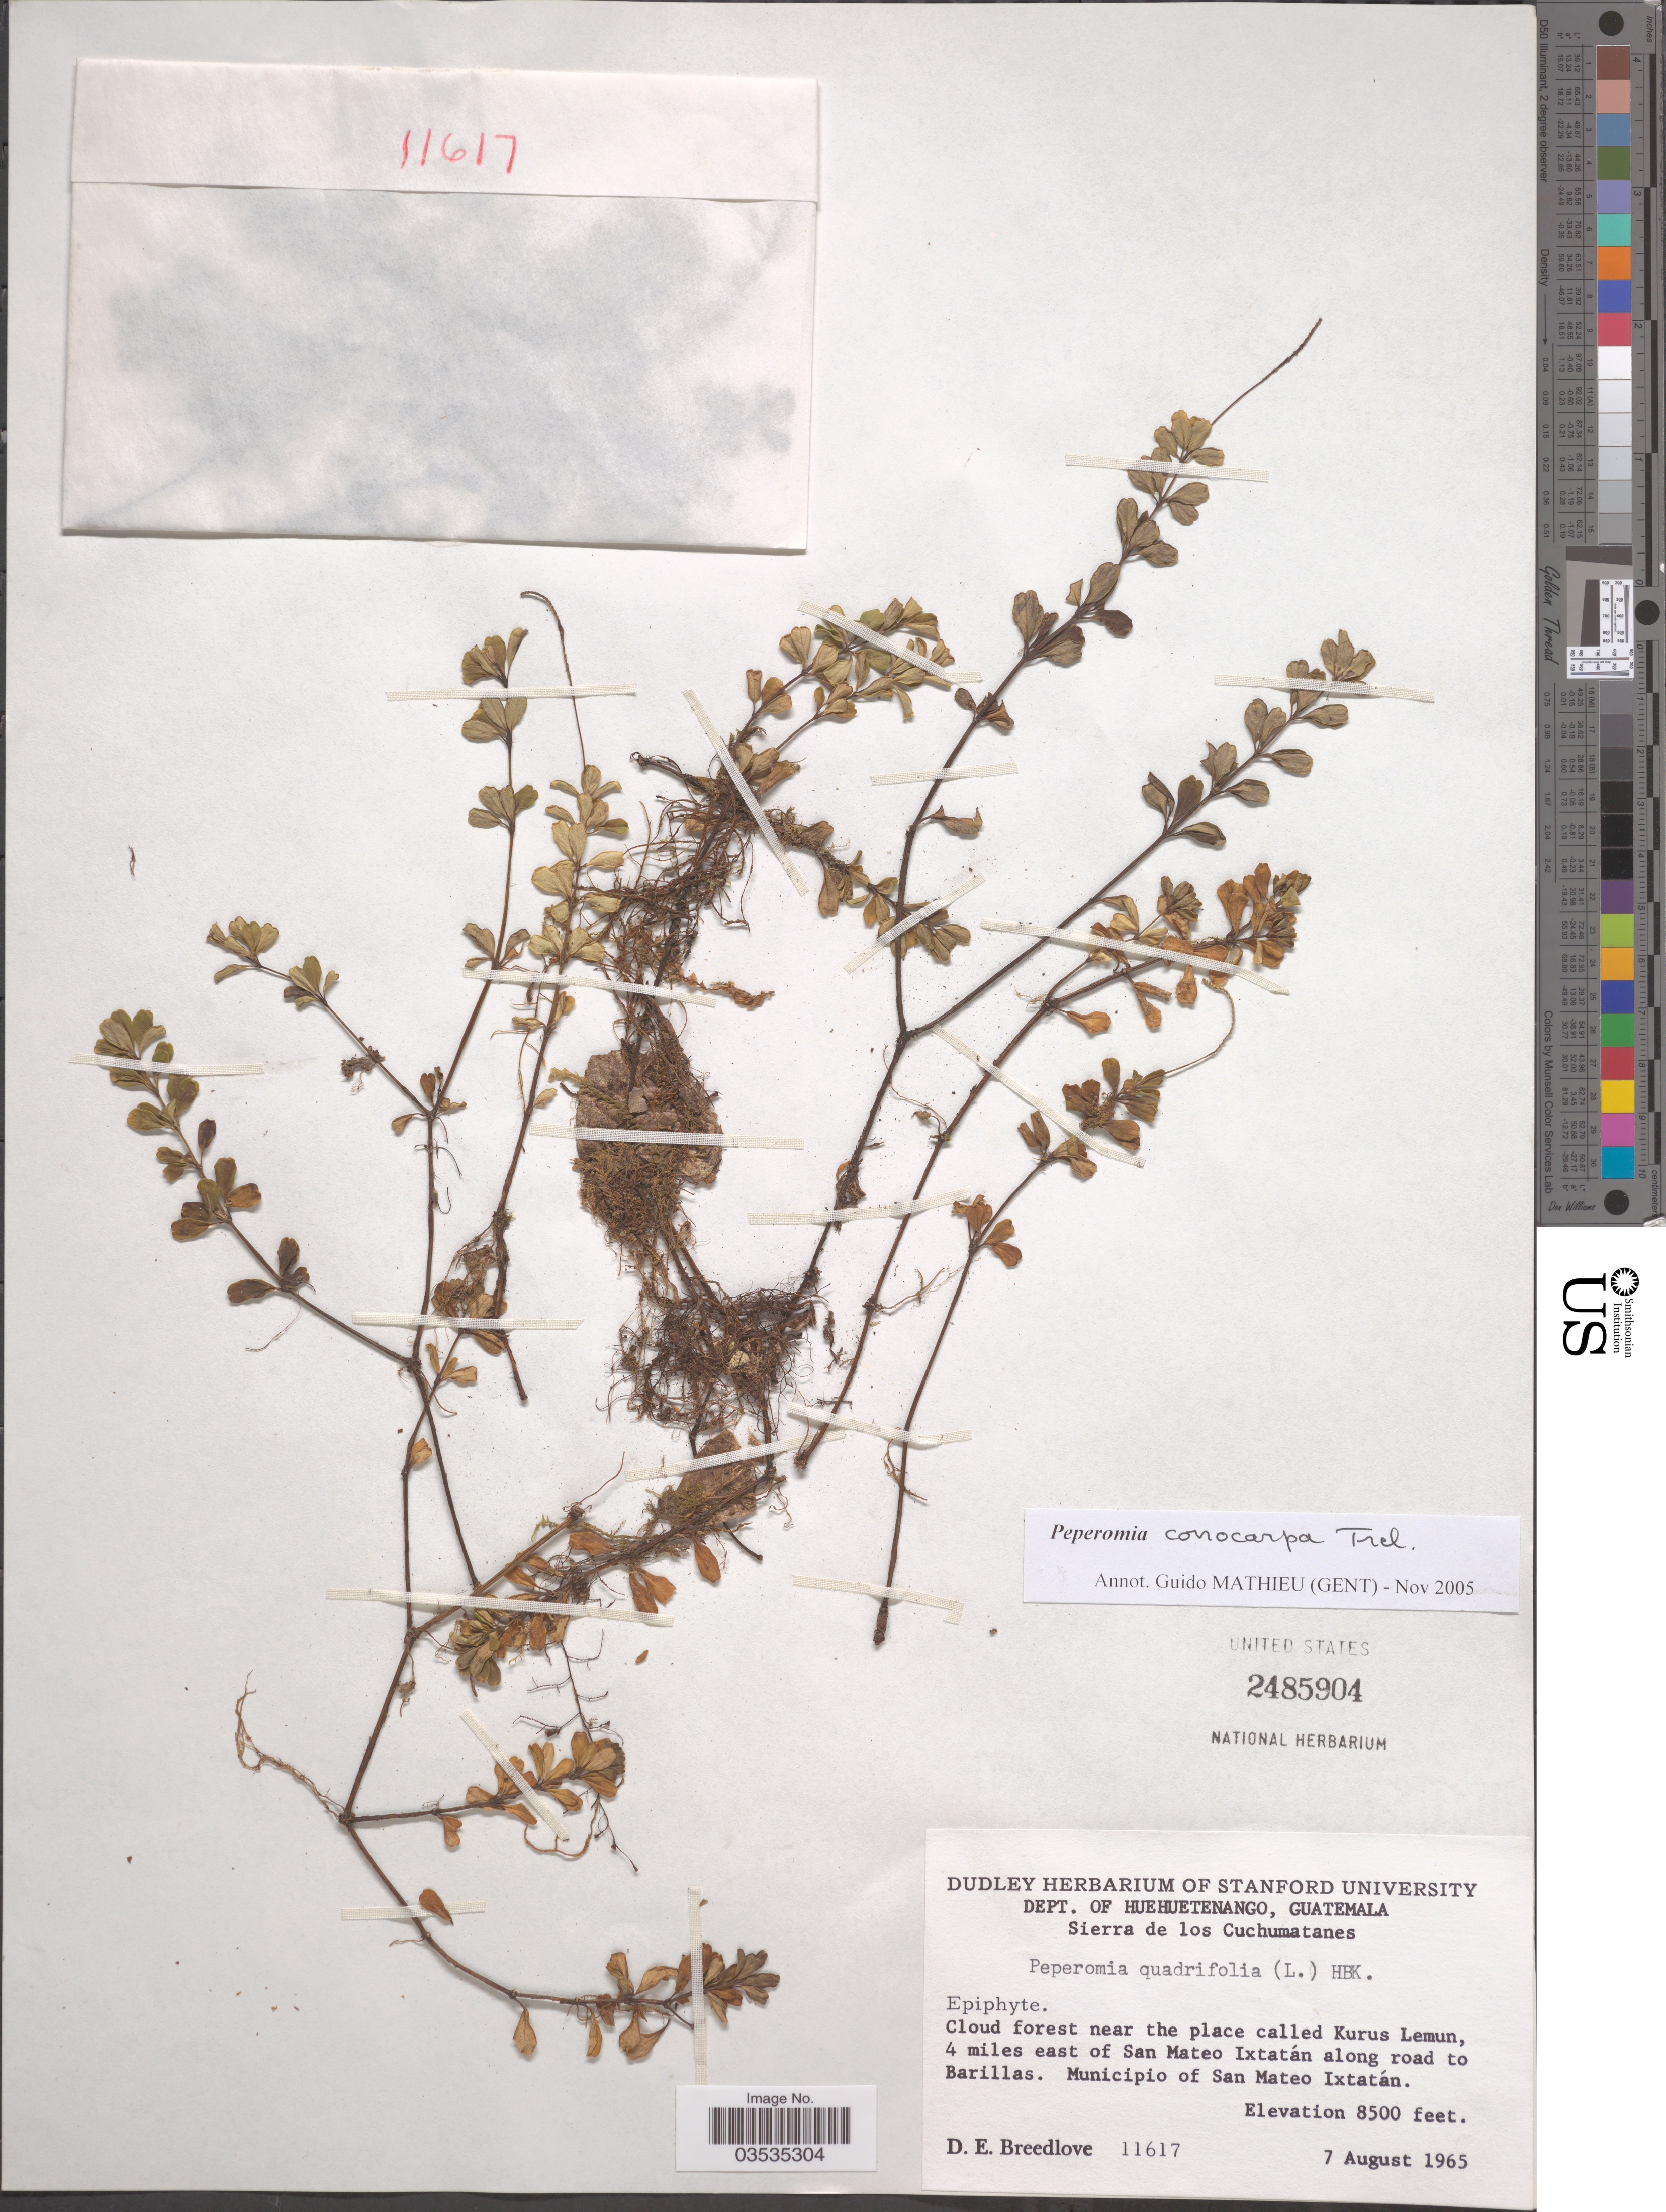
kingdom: Plantae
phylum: Tracheophyta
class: Magnoliopsida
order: Piperales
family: Piperaceae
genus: Peperomia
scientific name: Peperomia conocarpa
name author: Trel. in Yunck.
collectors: D. E. Breedlove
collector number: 11617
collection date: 1965-08-07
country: Guatemala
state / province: Huehuetenango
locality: Dept. of Huehuetanango. Sierra de los Cuchumatanes. Cloud forest near the place called Kurus Lemun, 4 miles east of San Mateo Ixtatán along road to Barillas. Municipio of San Mateo Ixtatán.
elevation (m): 2591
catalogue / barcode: US 2485904